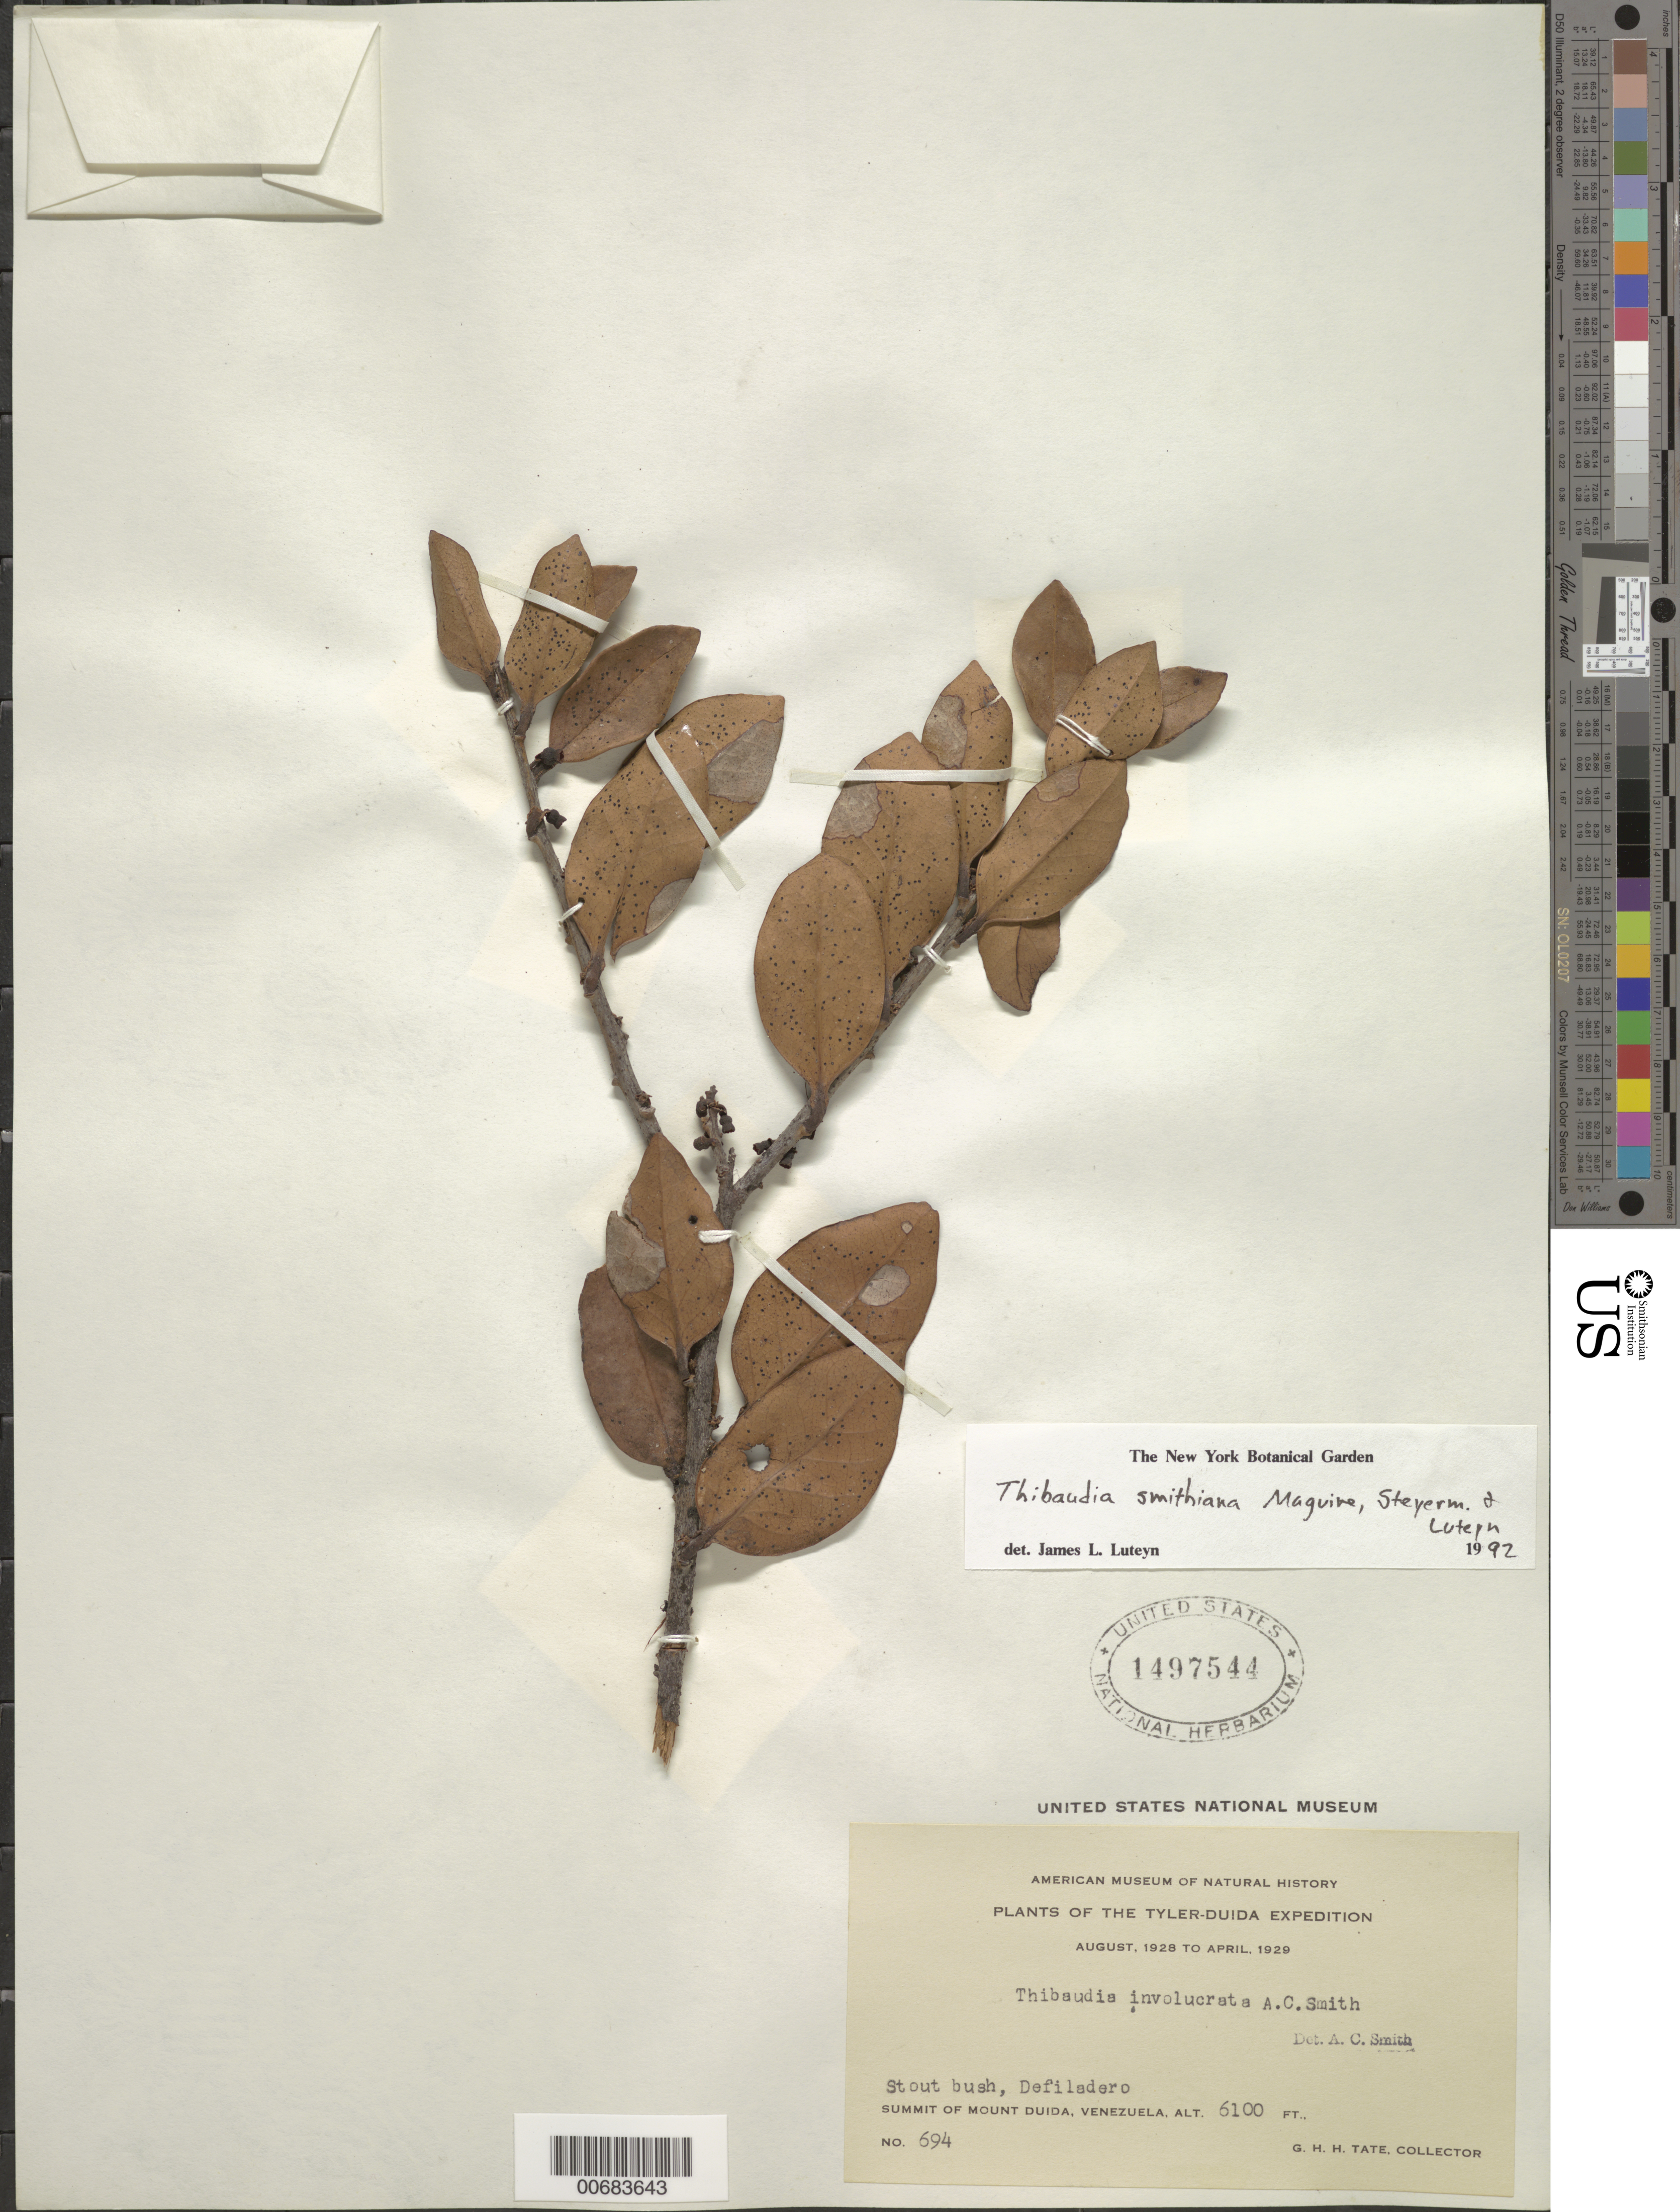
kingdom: Plantae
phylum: Tracheophyta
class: Magnoliopsida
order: Ericales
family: Ericaceae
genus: Thibaudia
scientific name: Thibaudia smithiana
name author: Maguire et al.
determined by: Luteyn, J. L.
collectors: G. H. H.Tate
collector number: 694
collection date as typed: Aug-28 to Apr-29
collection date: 1928-08/1929-04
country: Venezuela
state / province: Amazonas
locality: Mount Duida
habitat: Summit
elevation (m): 1859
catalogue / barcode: US 1497544